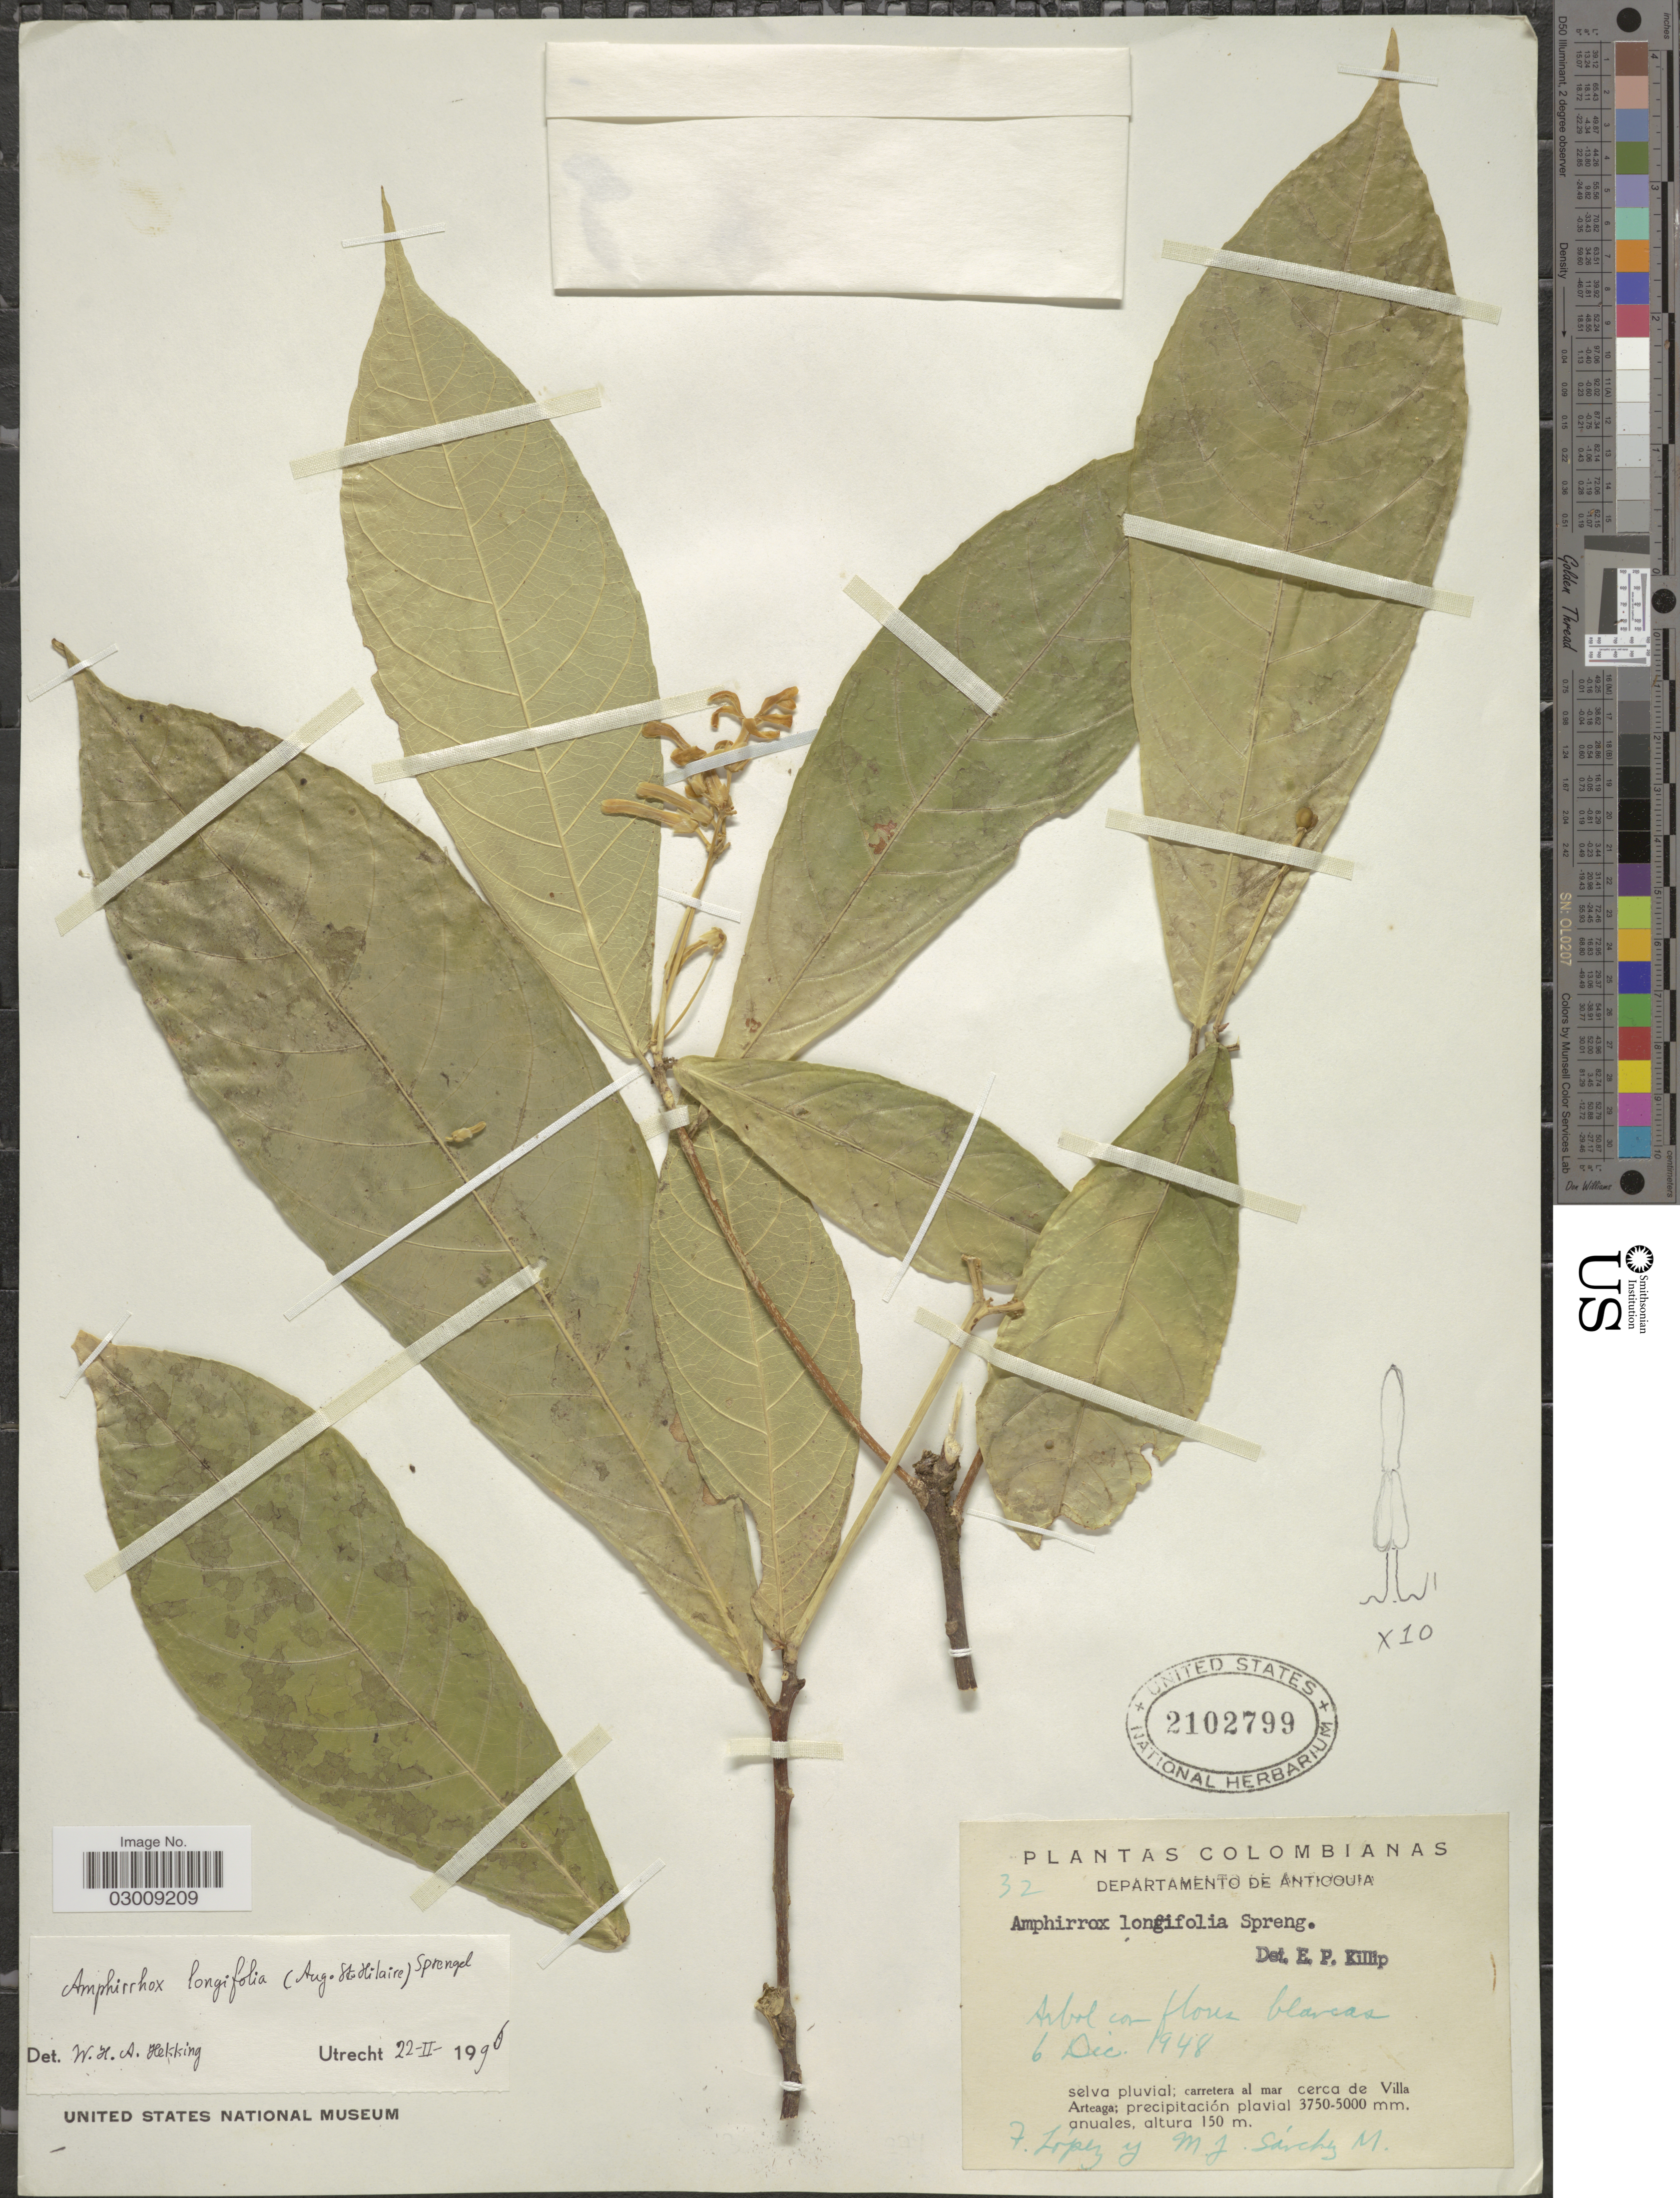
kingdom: Plantae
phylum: Tracheophyta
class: Magnoliopsida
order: Malpighiales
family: Violaceae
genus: Amphirrhox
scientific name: Amphirrhox longifolia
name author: (A. St.-Hil.) Spreng.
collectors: F. López & M. Sanchez M.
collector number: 32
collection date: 1948-12-06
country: Colombia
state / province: Antioquia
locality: Departamento de Antioquia. Carretera al mar cerca de Villa Arteaga.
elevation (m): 150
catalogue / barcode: US 2102799